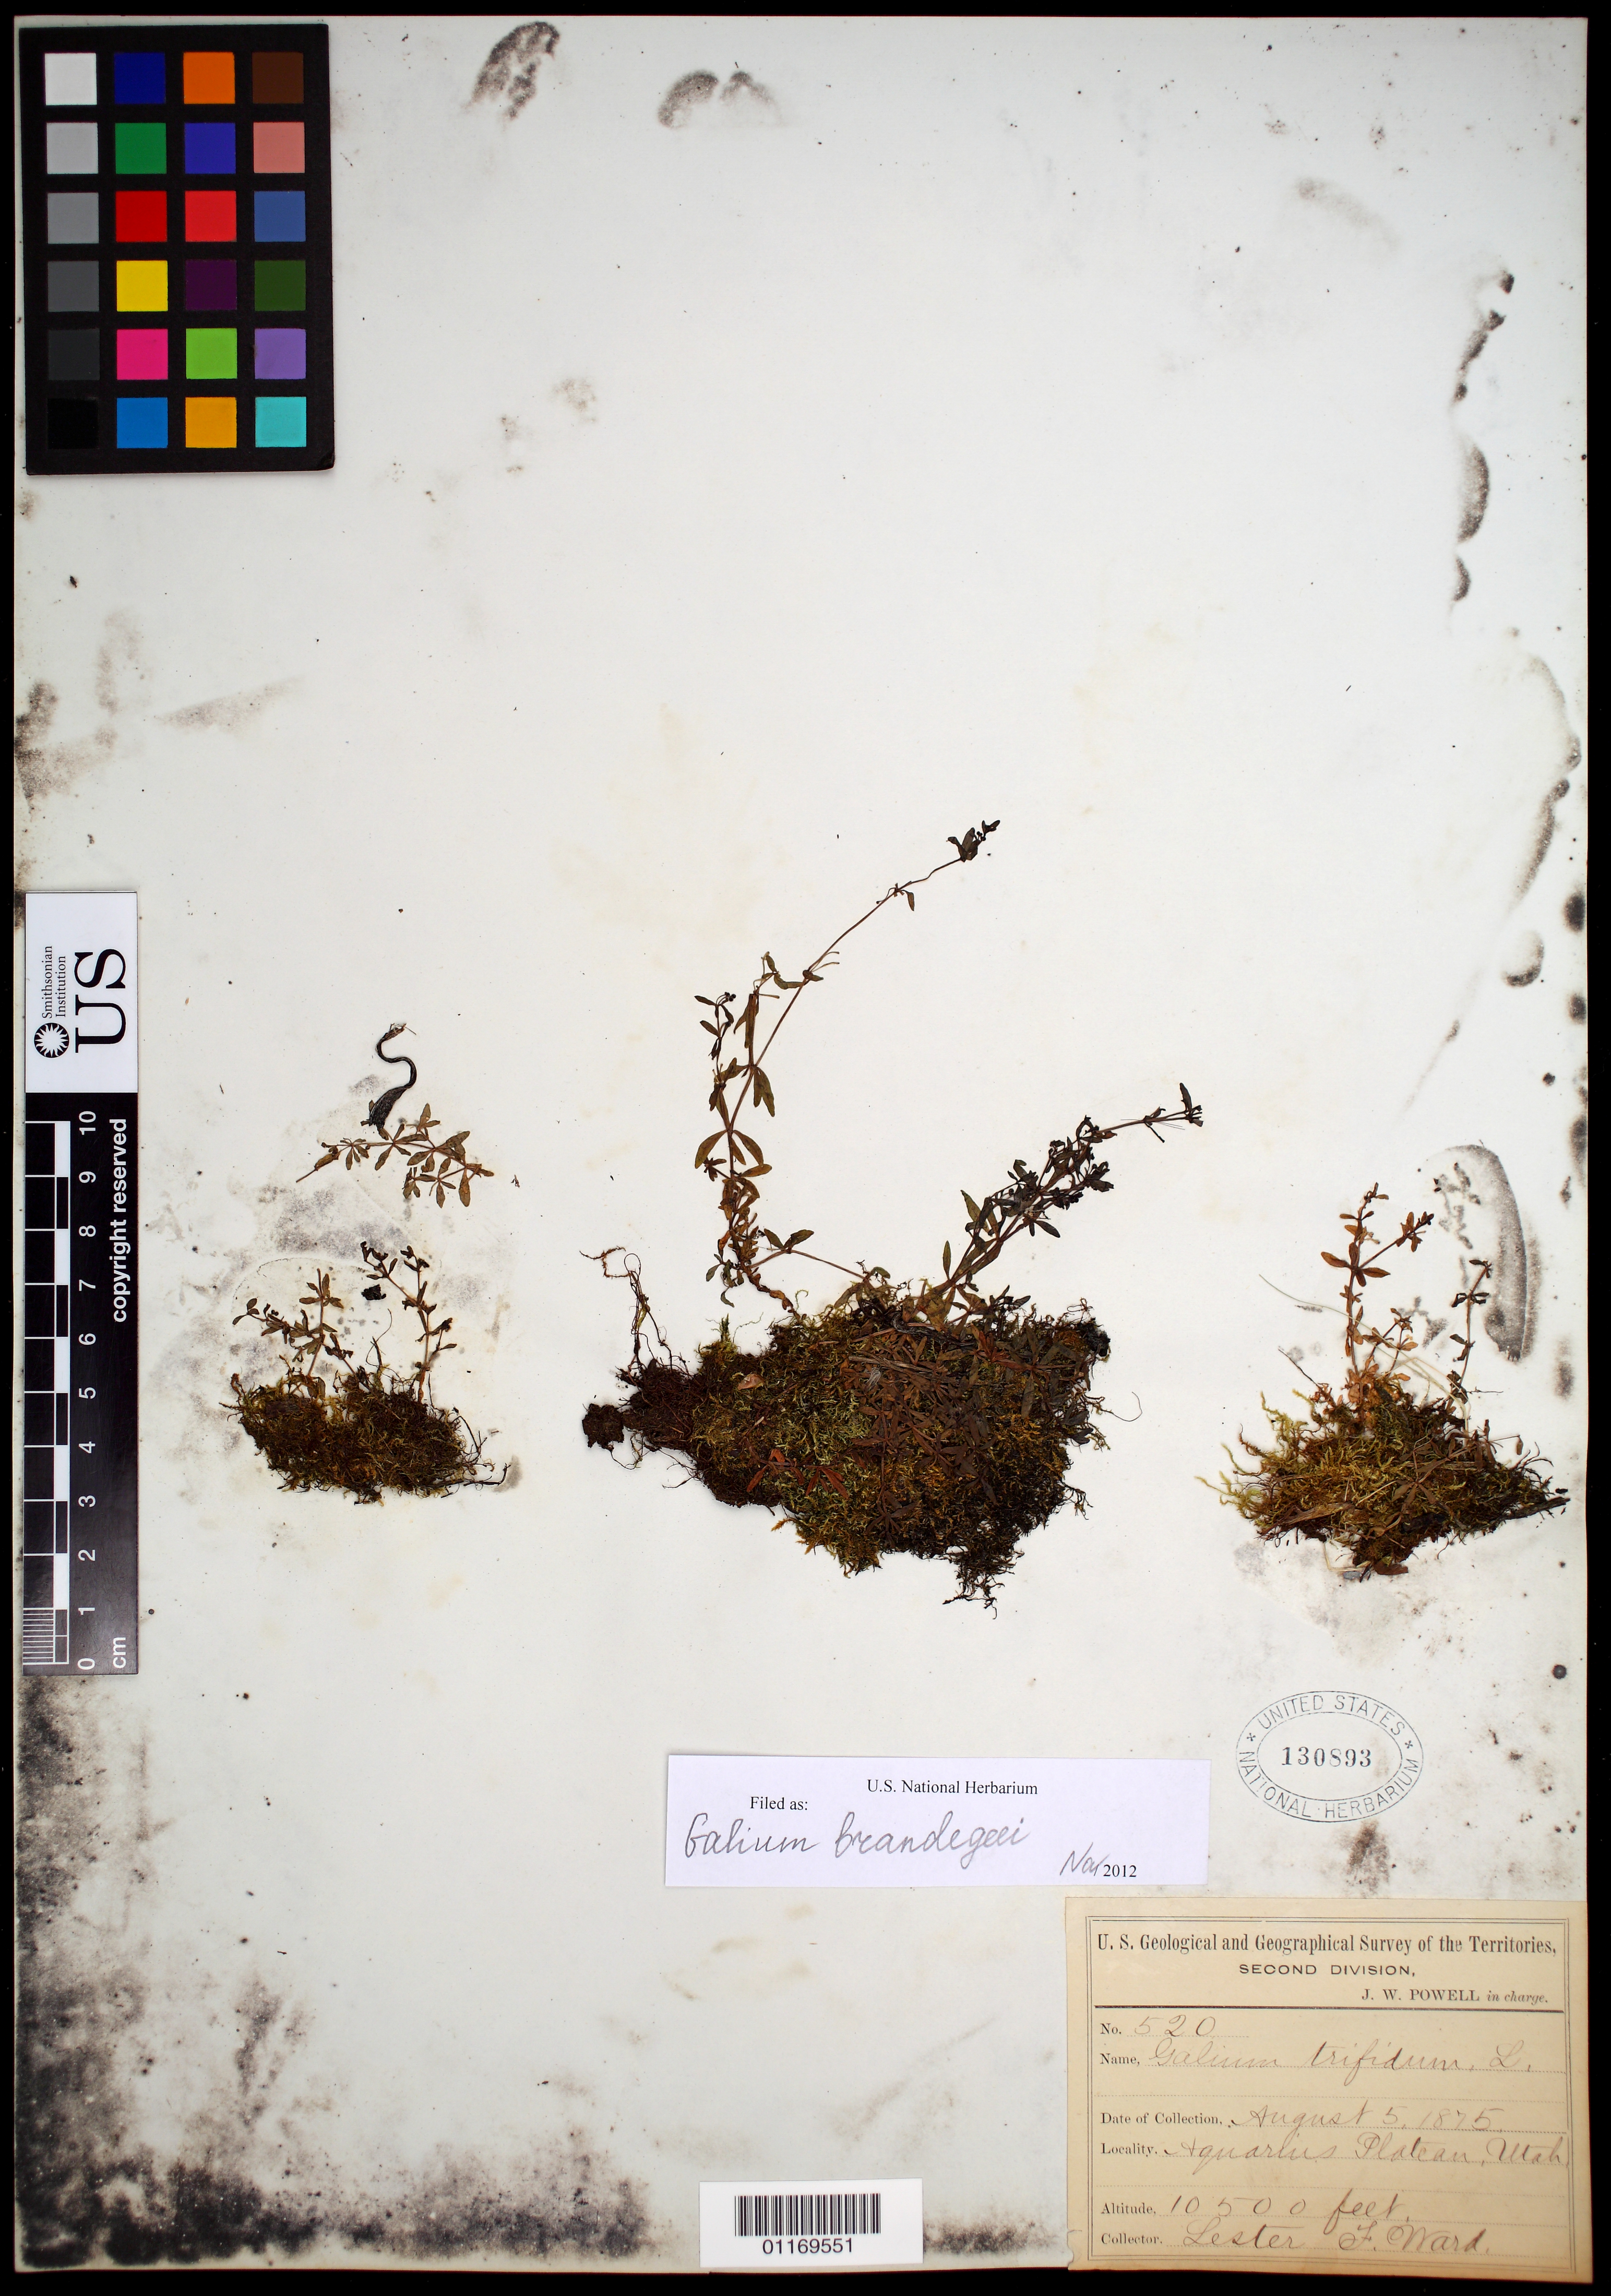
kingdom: Plantae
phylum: Tracheophyta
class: Magnoliopsida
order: Gentianales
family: Rubiaceae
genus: Galium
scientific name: Galium brandegeei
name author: A. Gray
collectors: L. F. Ward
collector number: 520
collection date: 1875-08-05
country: United States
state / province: Utah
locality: Aquarius Plateau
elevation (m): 3200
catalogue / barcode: US 130893